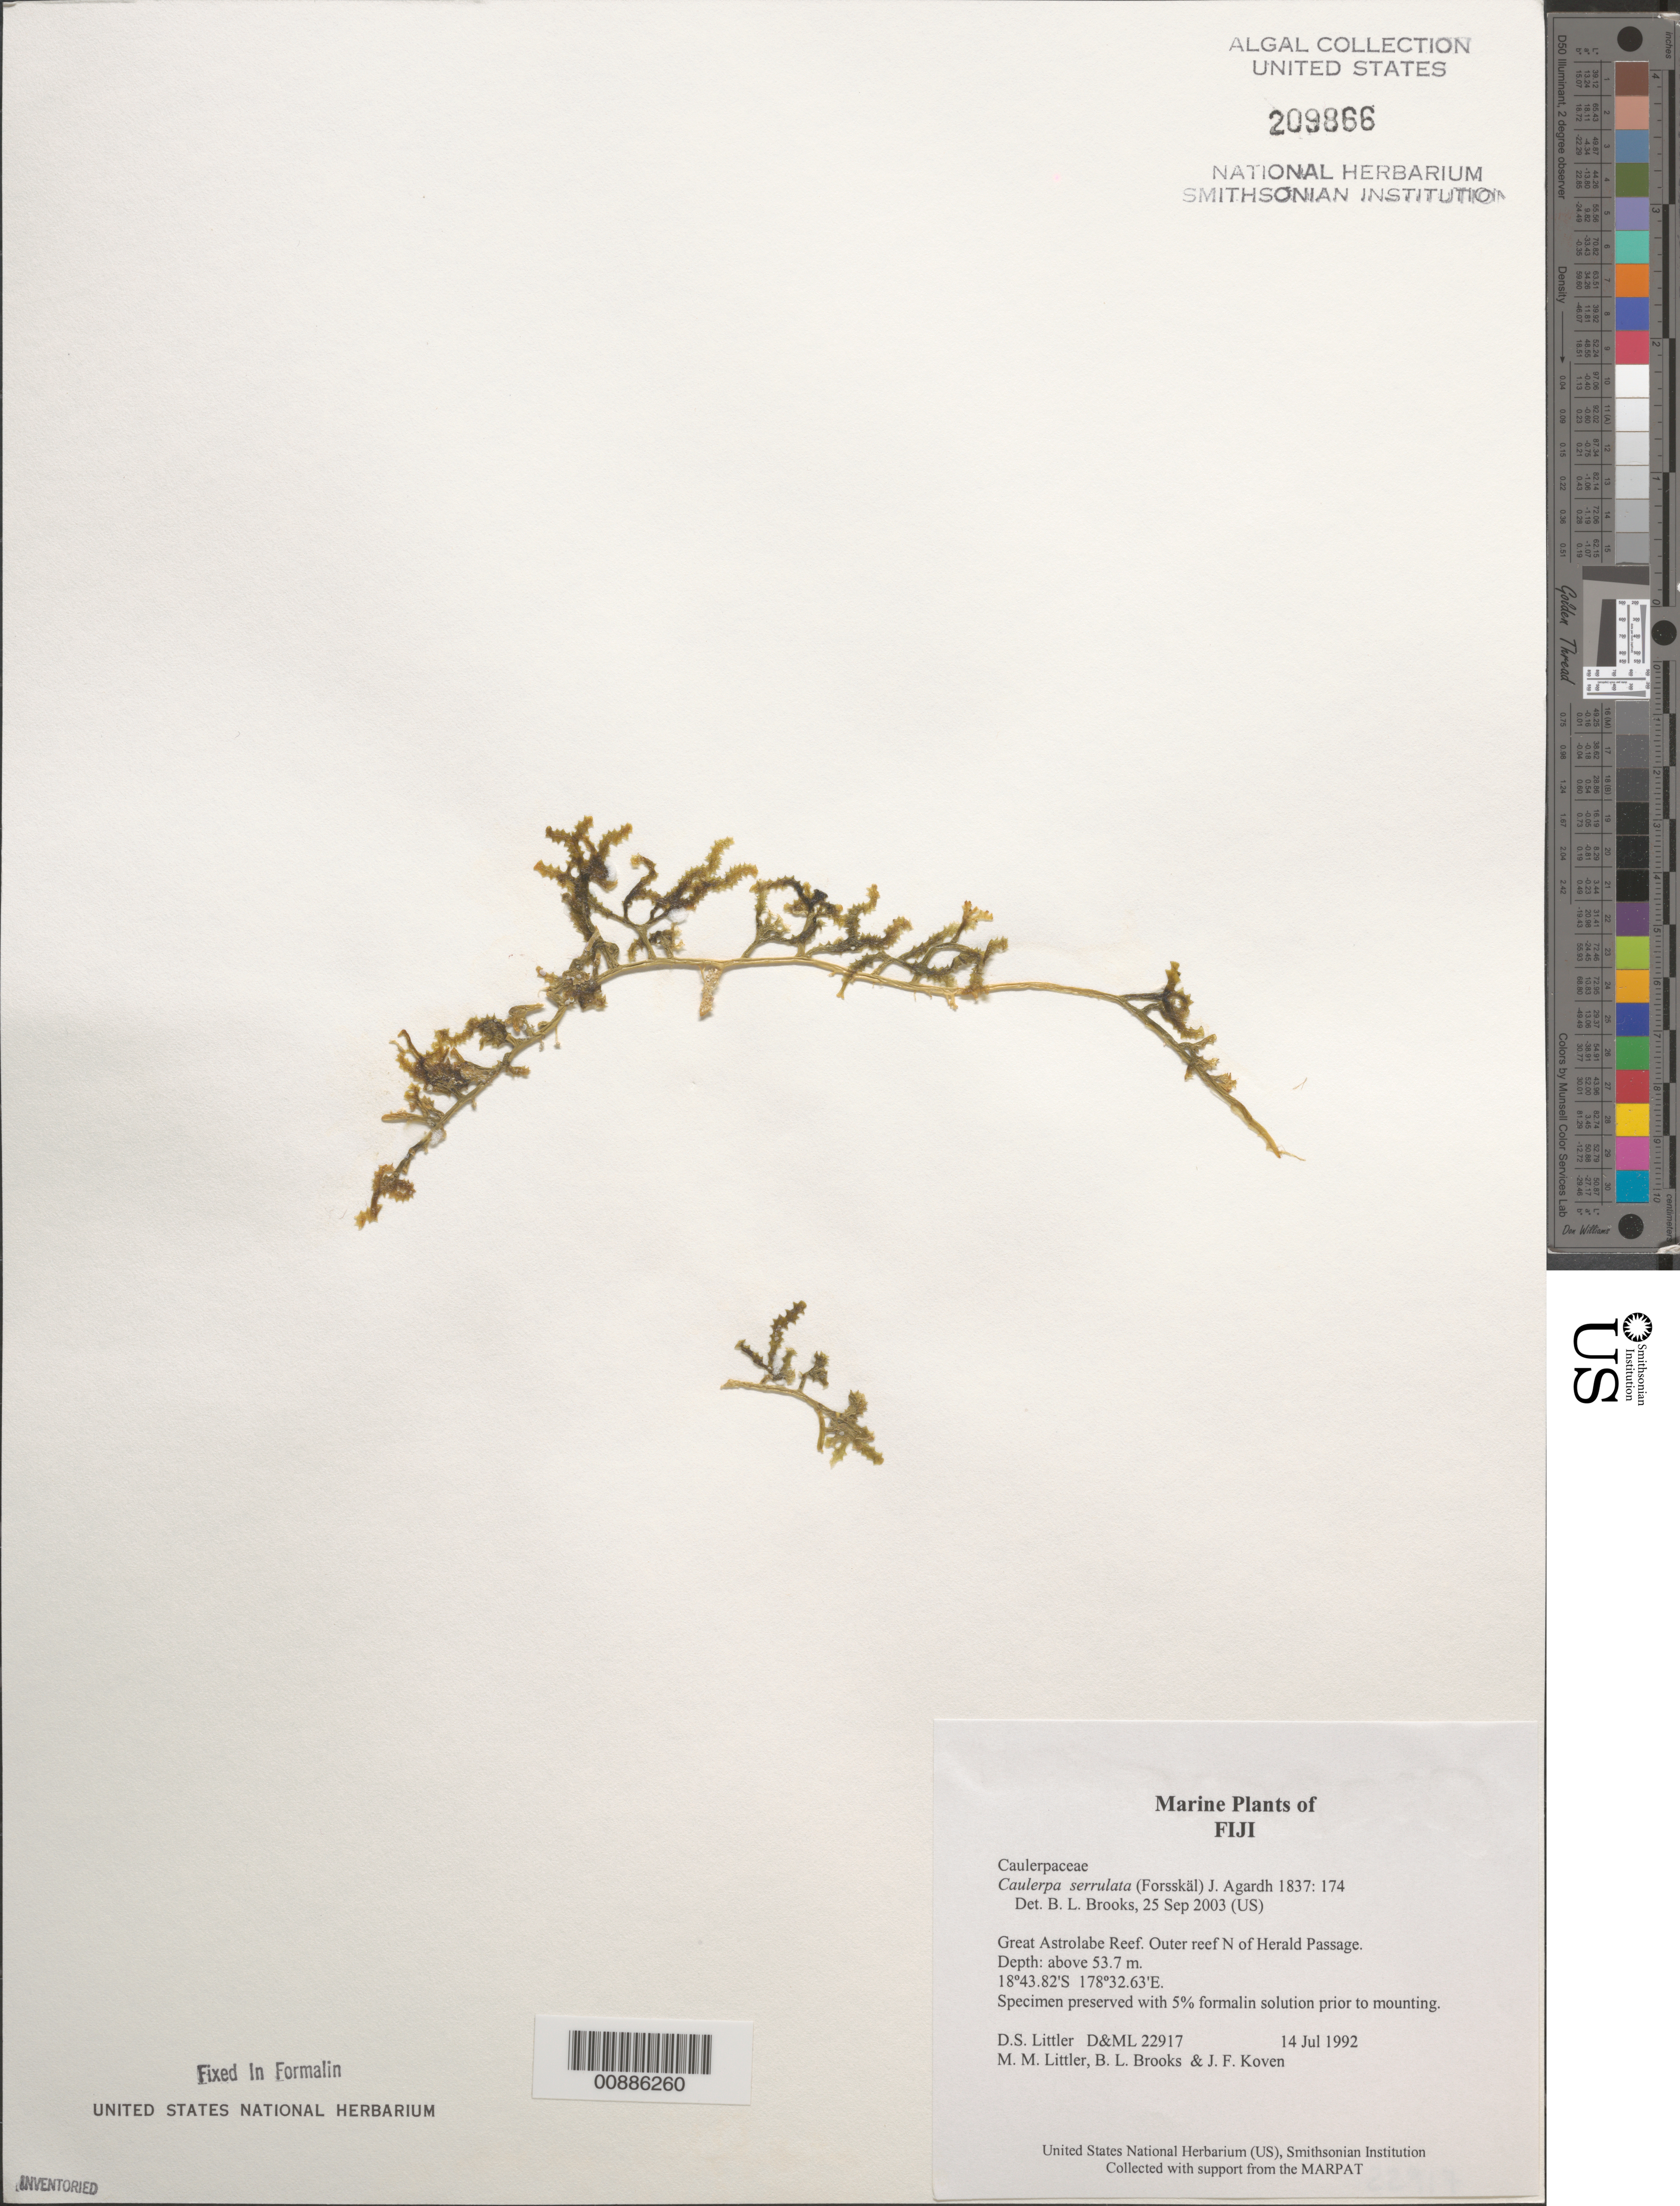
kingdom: Plantae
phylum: Chlorophyta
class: Ulvophyceae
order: Bryopsidales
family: Caulerpaceae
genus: Caulerpa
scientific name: Caulerpa serrulata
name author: (Forssk.) J. Agardh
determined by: Brooks, B. L., (BOT), Smithsonian Institution - National Museum of Natural History (UNITED STATES)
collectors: D. S. Littler, M. M. Littler, B. Brooks & J. Koven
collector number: D&ML 22917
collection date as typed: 14 Jul 1992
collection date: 1992-07-14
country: Fiji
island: Great Astrolabe Reef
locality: Great Astrolabe Reef, outer reef north of Herald Passage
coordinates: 18 43.82'S, 178 32.63'E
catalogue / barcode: US 209866